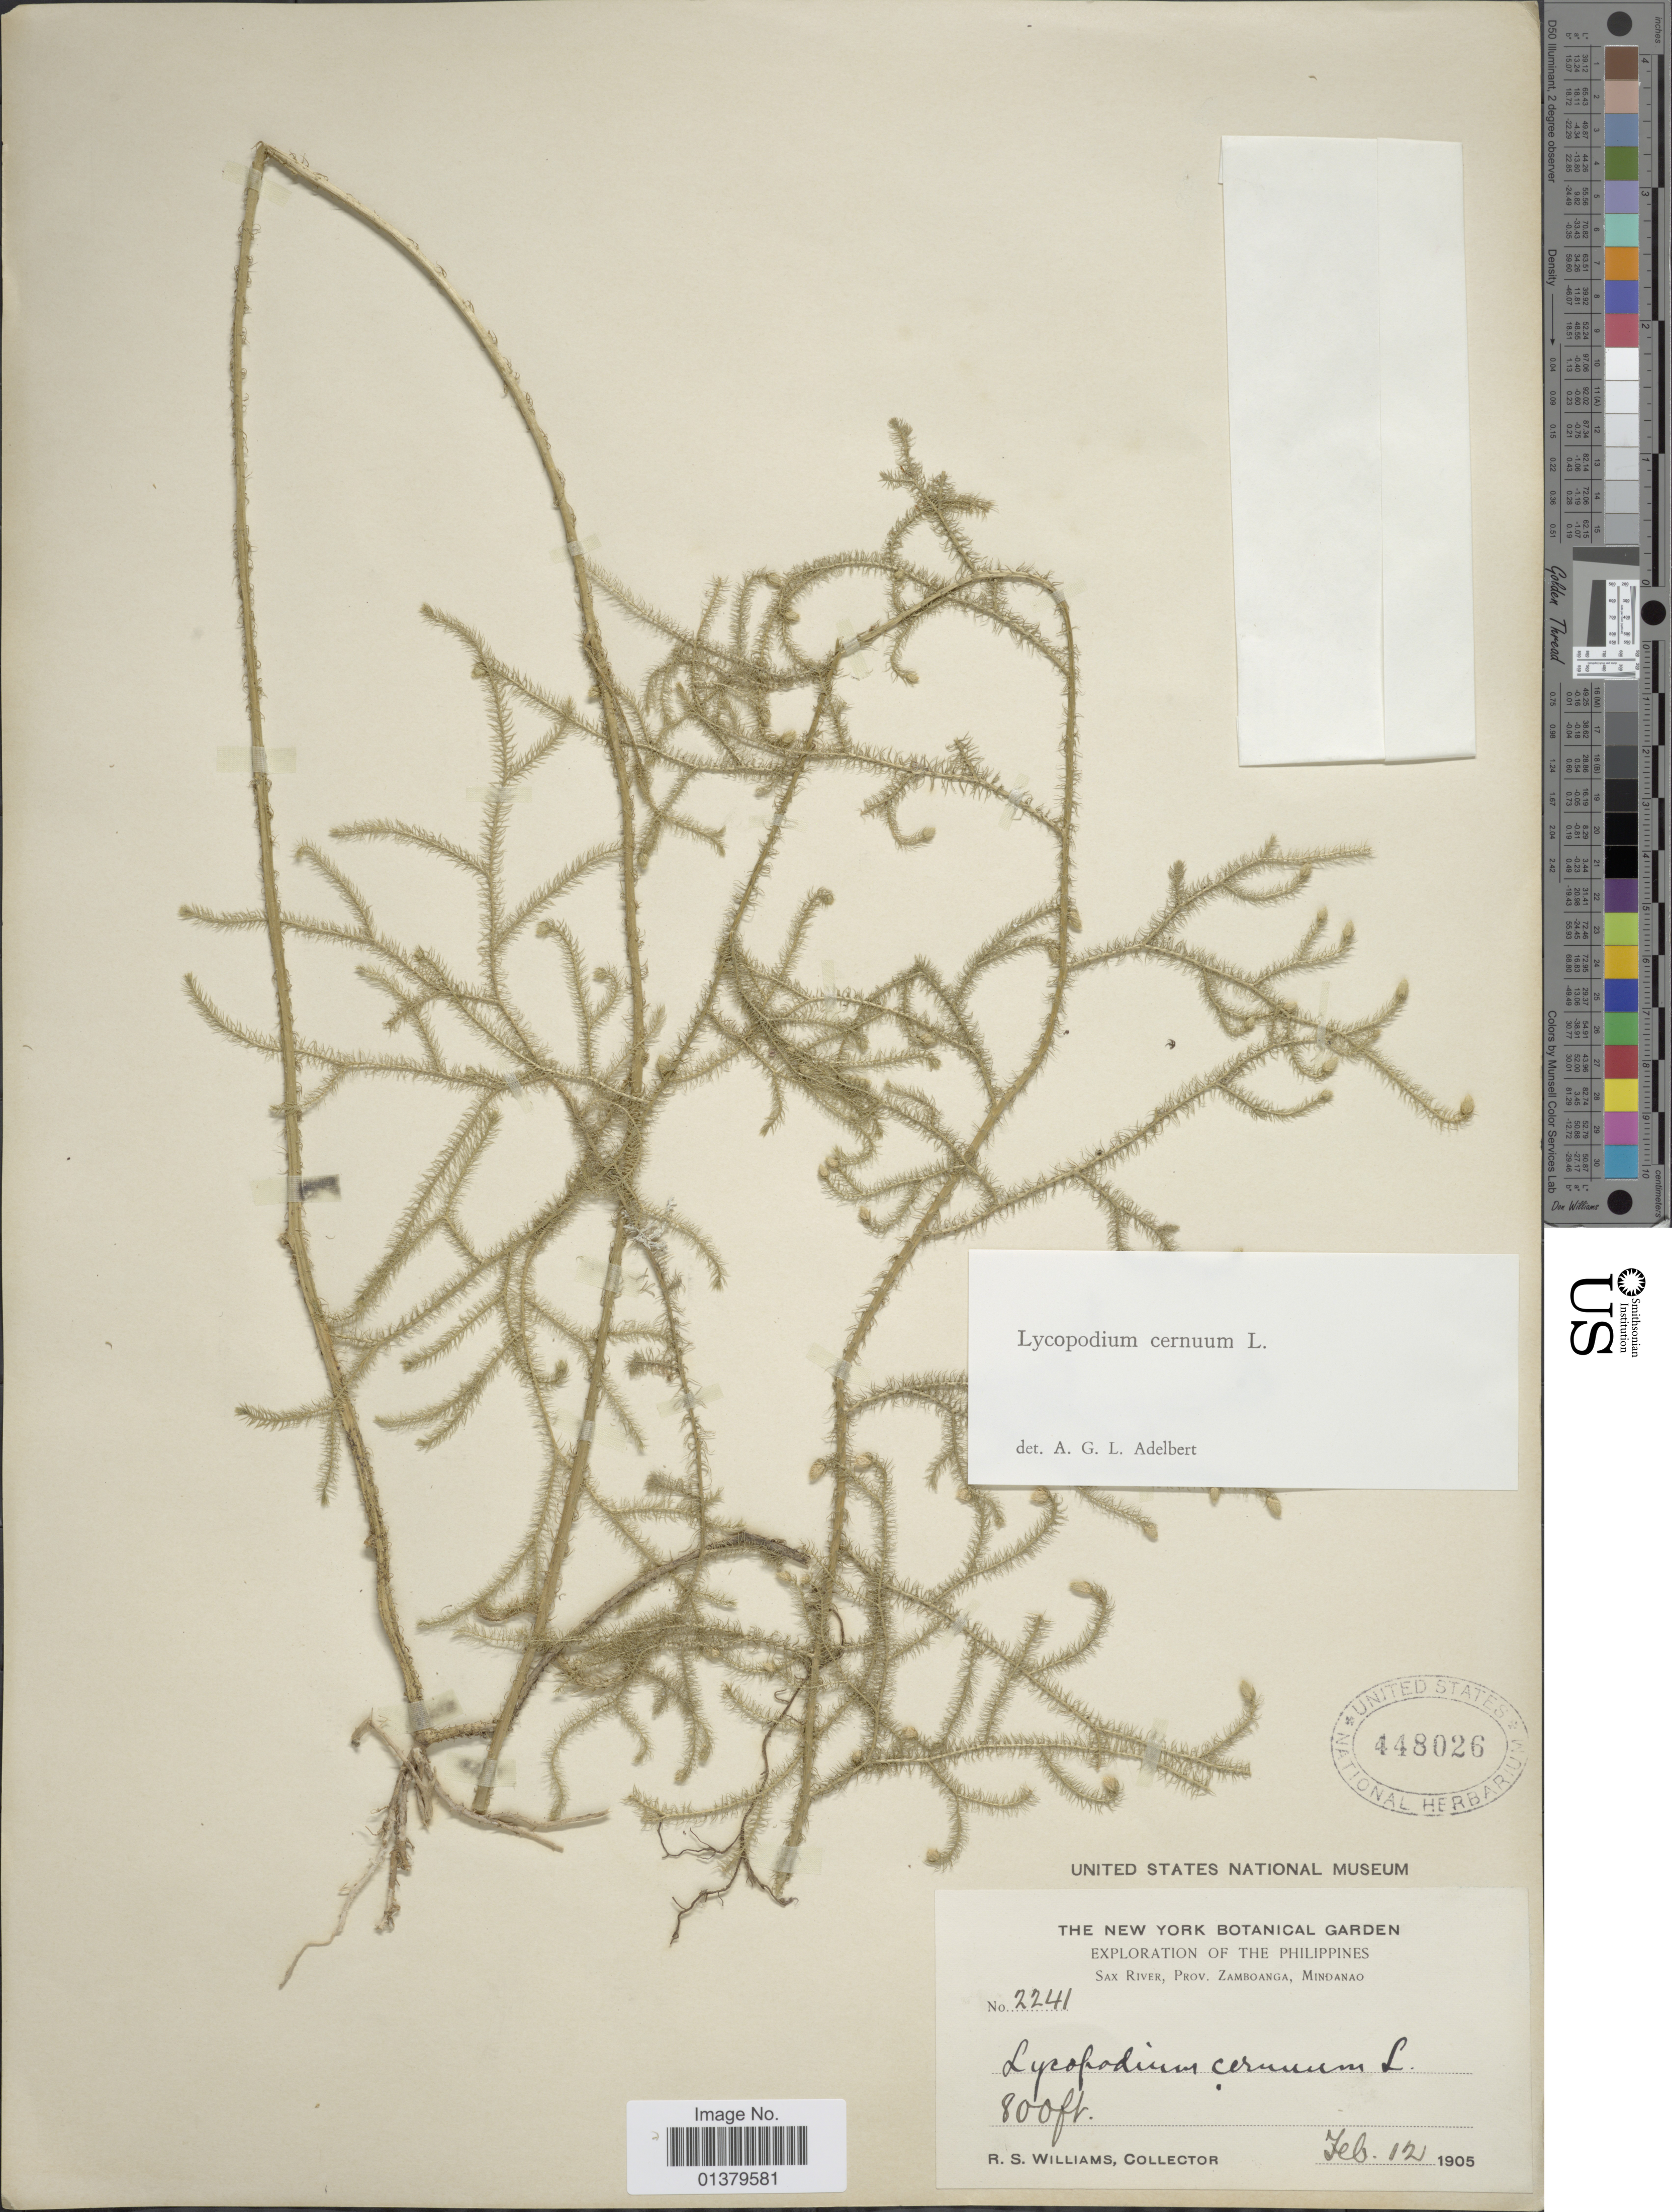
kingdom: Plantae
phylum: Tracheophyta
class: Lycopodiopsida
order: Lycopodiales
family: Lycopodiaceae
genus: Palhinhaea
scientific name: Palhinhaea cernua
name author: (L.) Vasc. & Franco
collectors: R. S. Williams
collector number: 2241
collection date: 1905-02-12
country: Philippines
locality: Sax River, Prov. Zamboanga, Mindanao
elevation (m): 2438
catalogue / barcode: US 448026